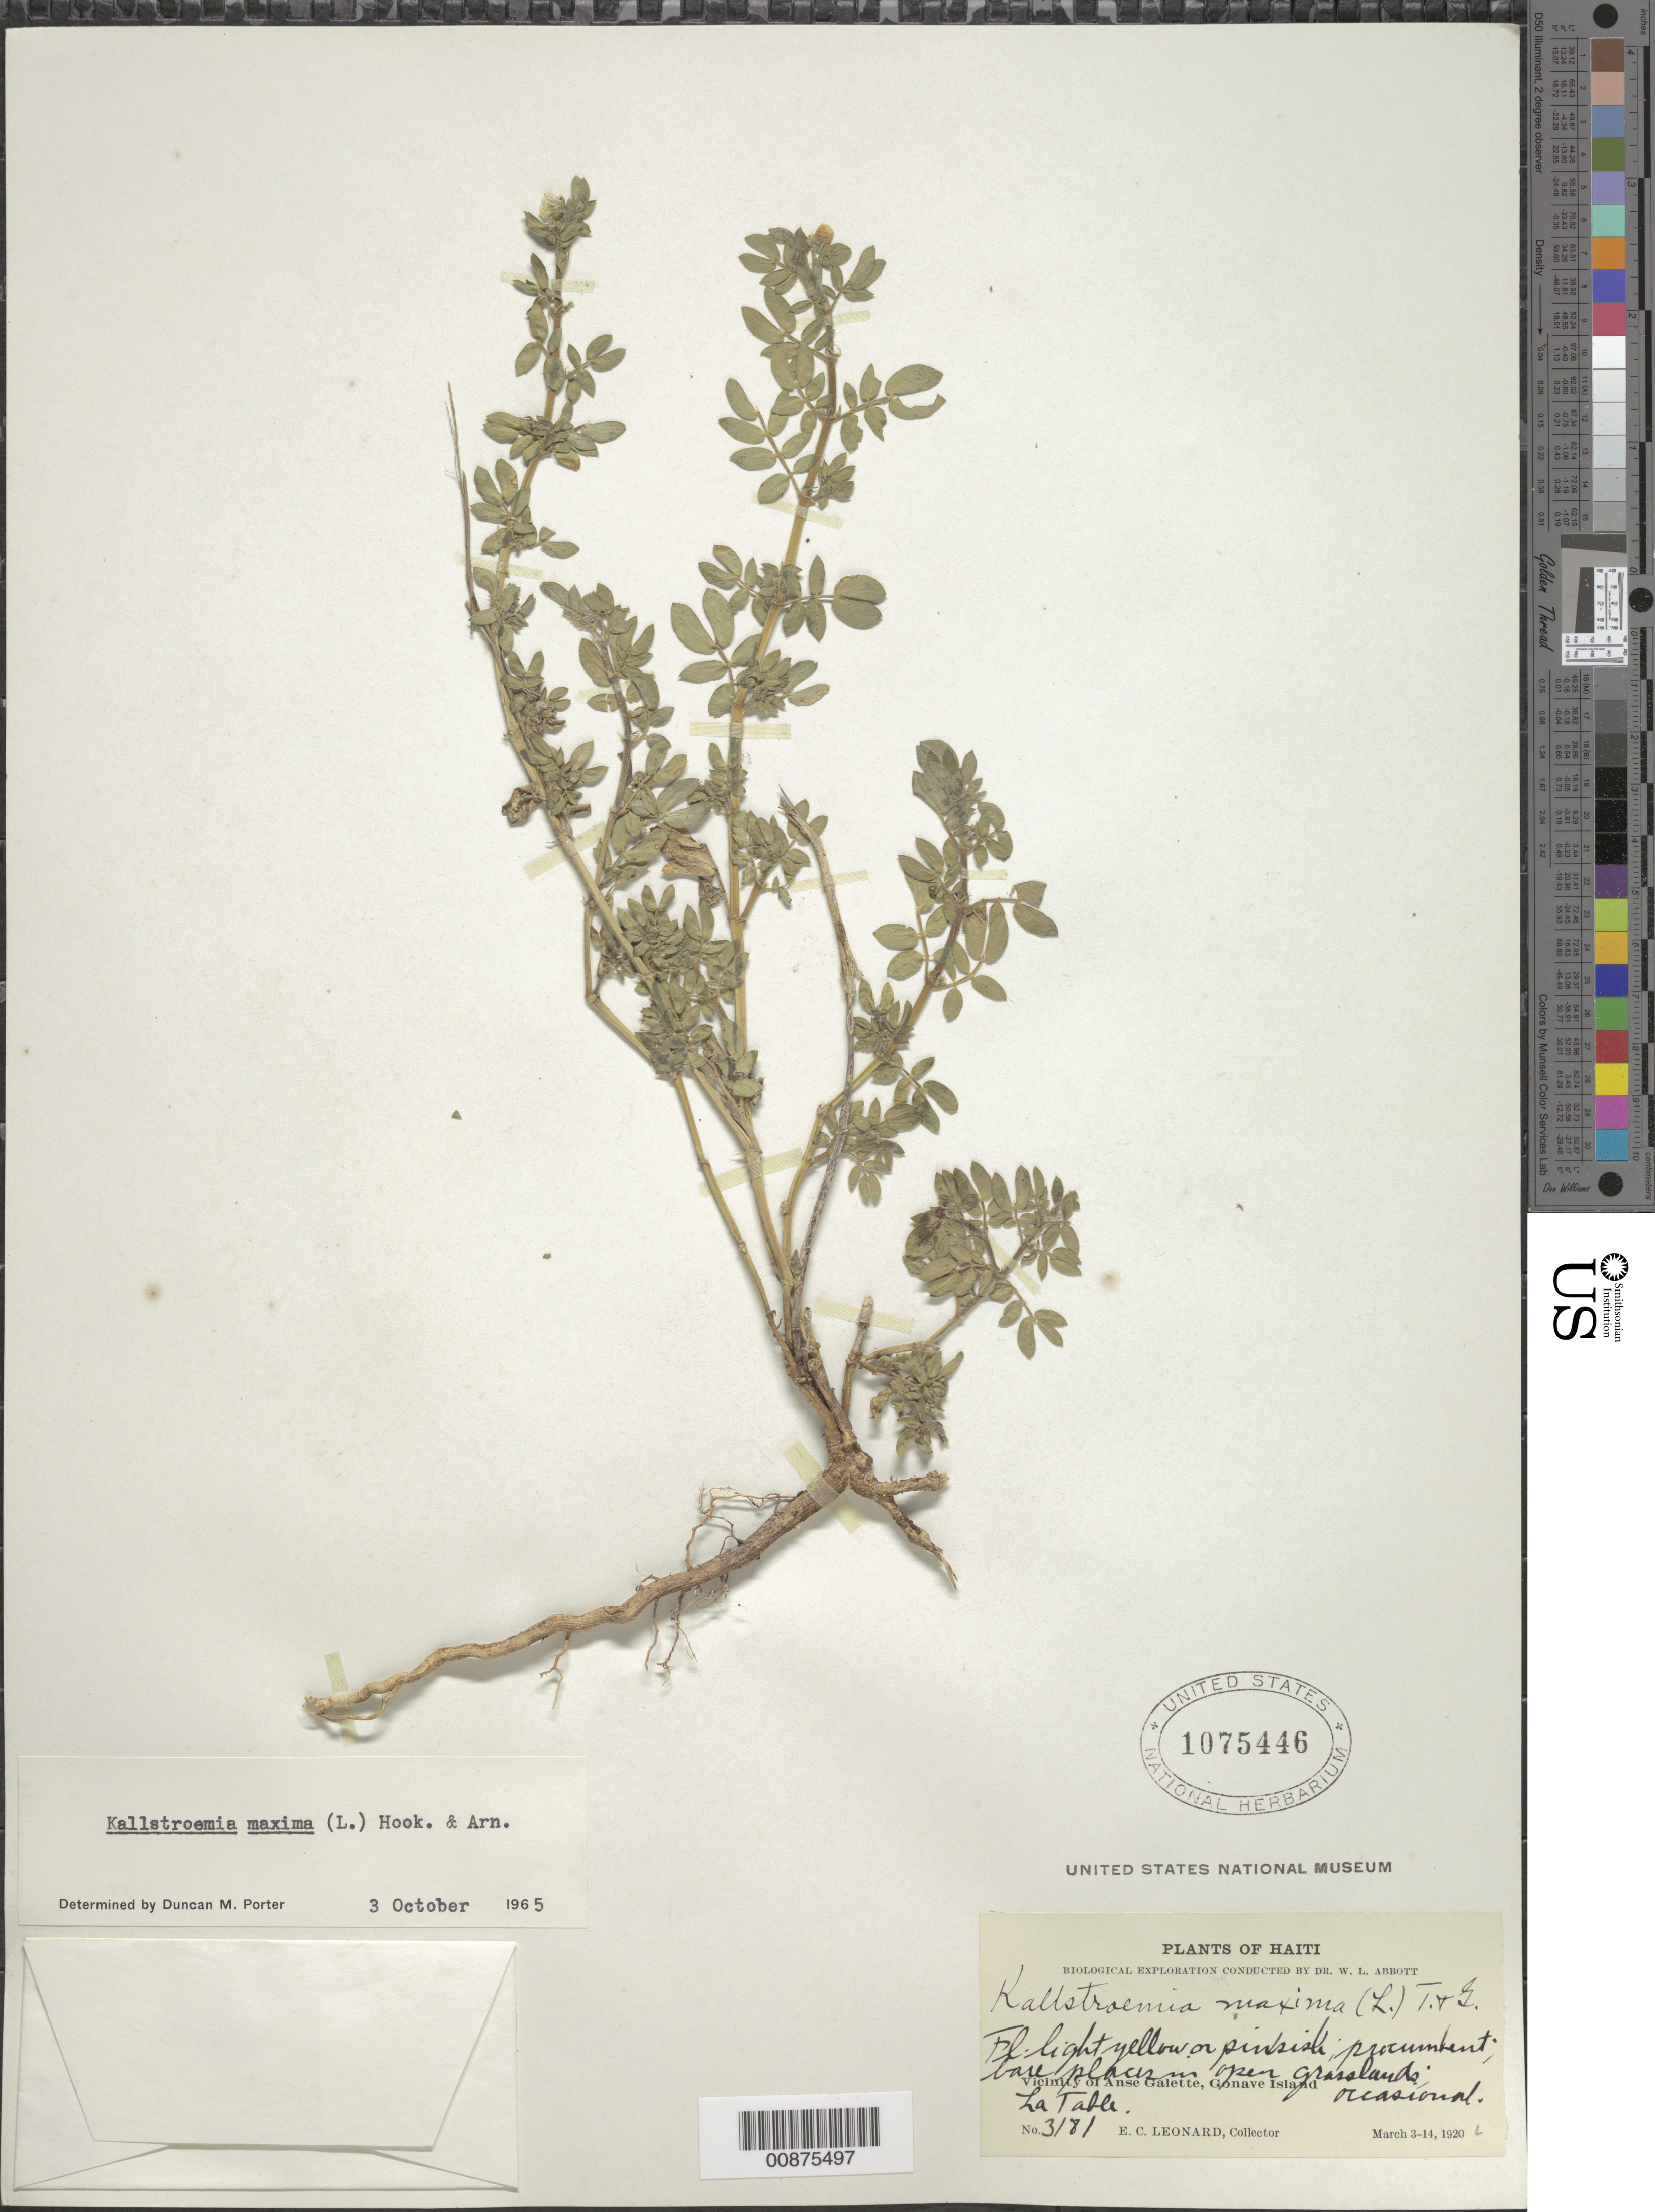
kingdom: Plantae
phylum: Tracheophyta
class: Magnoliopsida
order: Zygophyllales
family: Zygophyllaceae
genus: Kallstroemia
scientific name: Kallstroemia maxima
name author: (L.) Hook. & Arn.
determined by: Porter, D. M.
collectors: E. C. Leonard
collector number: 3181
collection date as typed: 03 Mar 1920 to 14 Mar 1920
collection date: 1920-03-03/1920-03-14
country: Haiti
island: Île de la Gonâve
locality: Vicinity of Anse Galette, Gonave Island. La Table.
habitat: Bare places in open grasslands.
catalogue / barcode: US 1075446